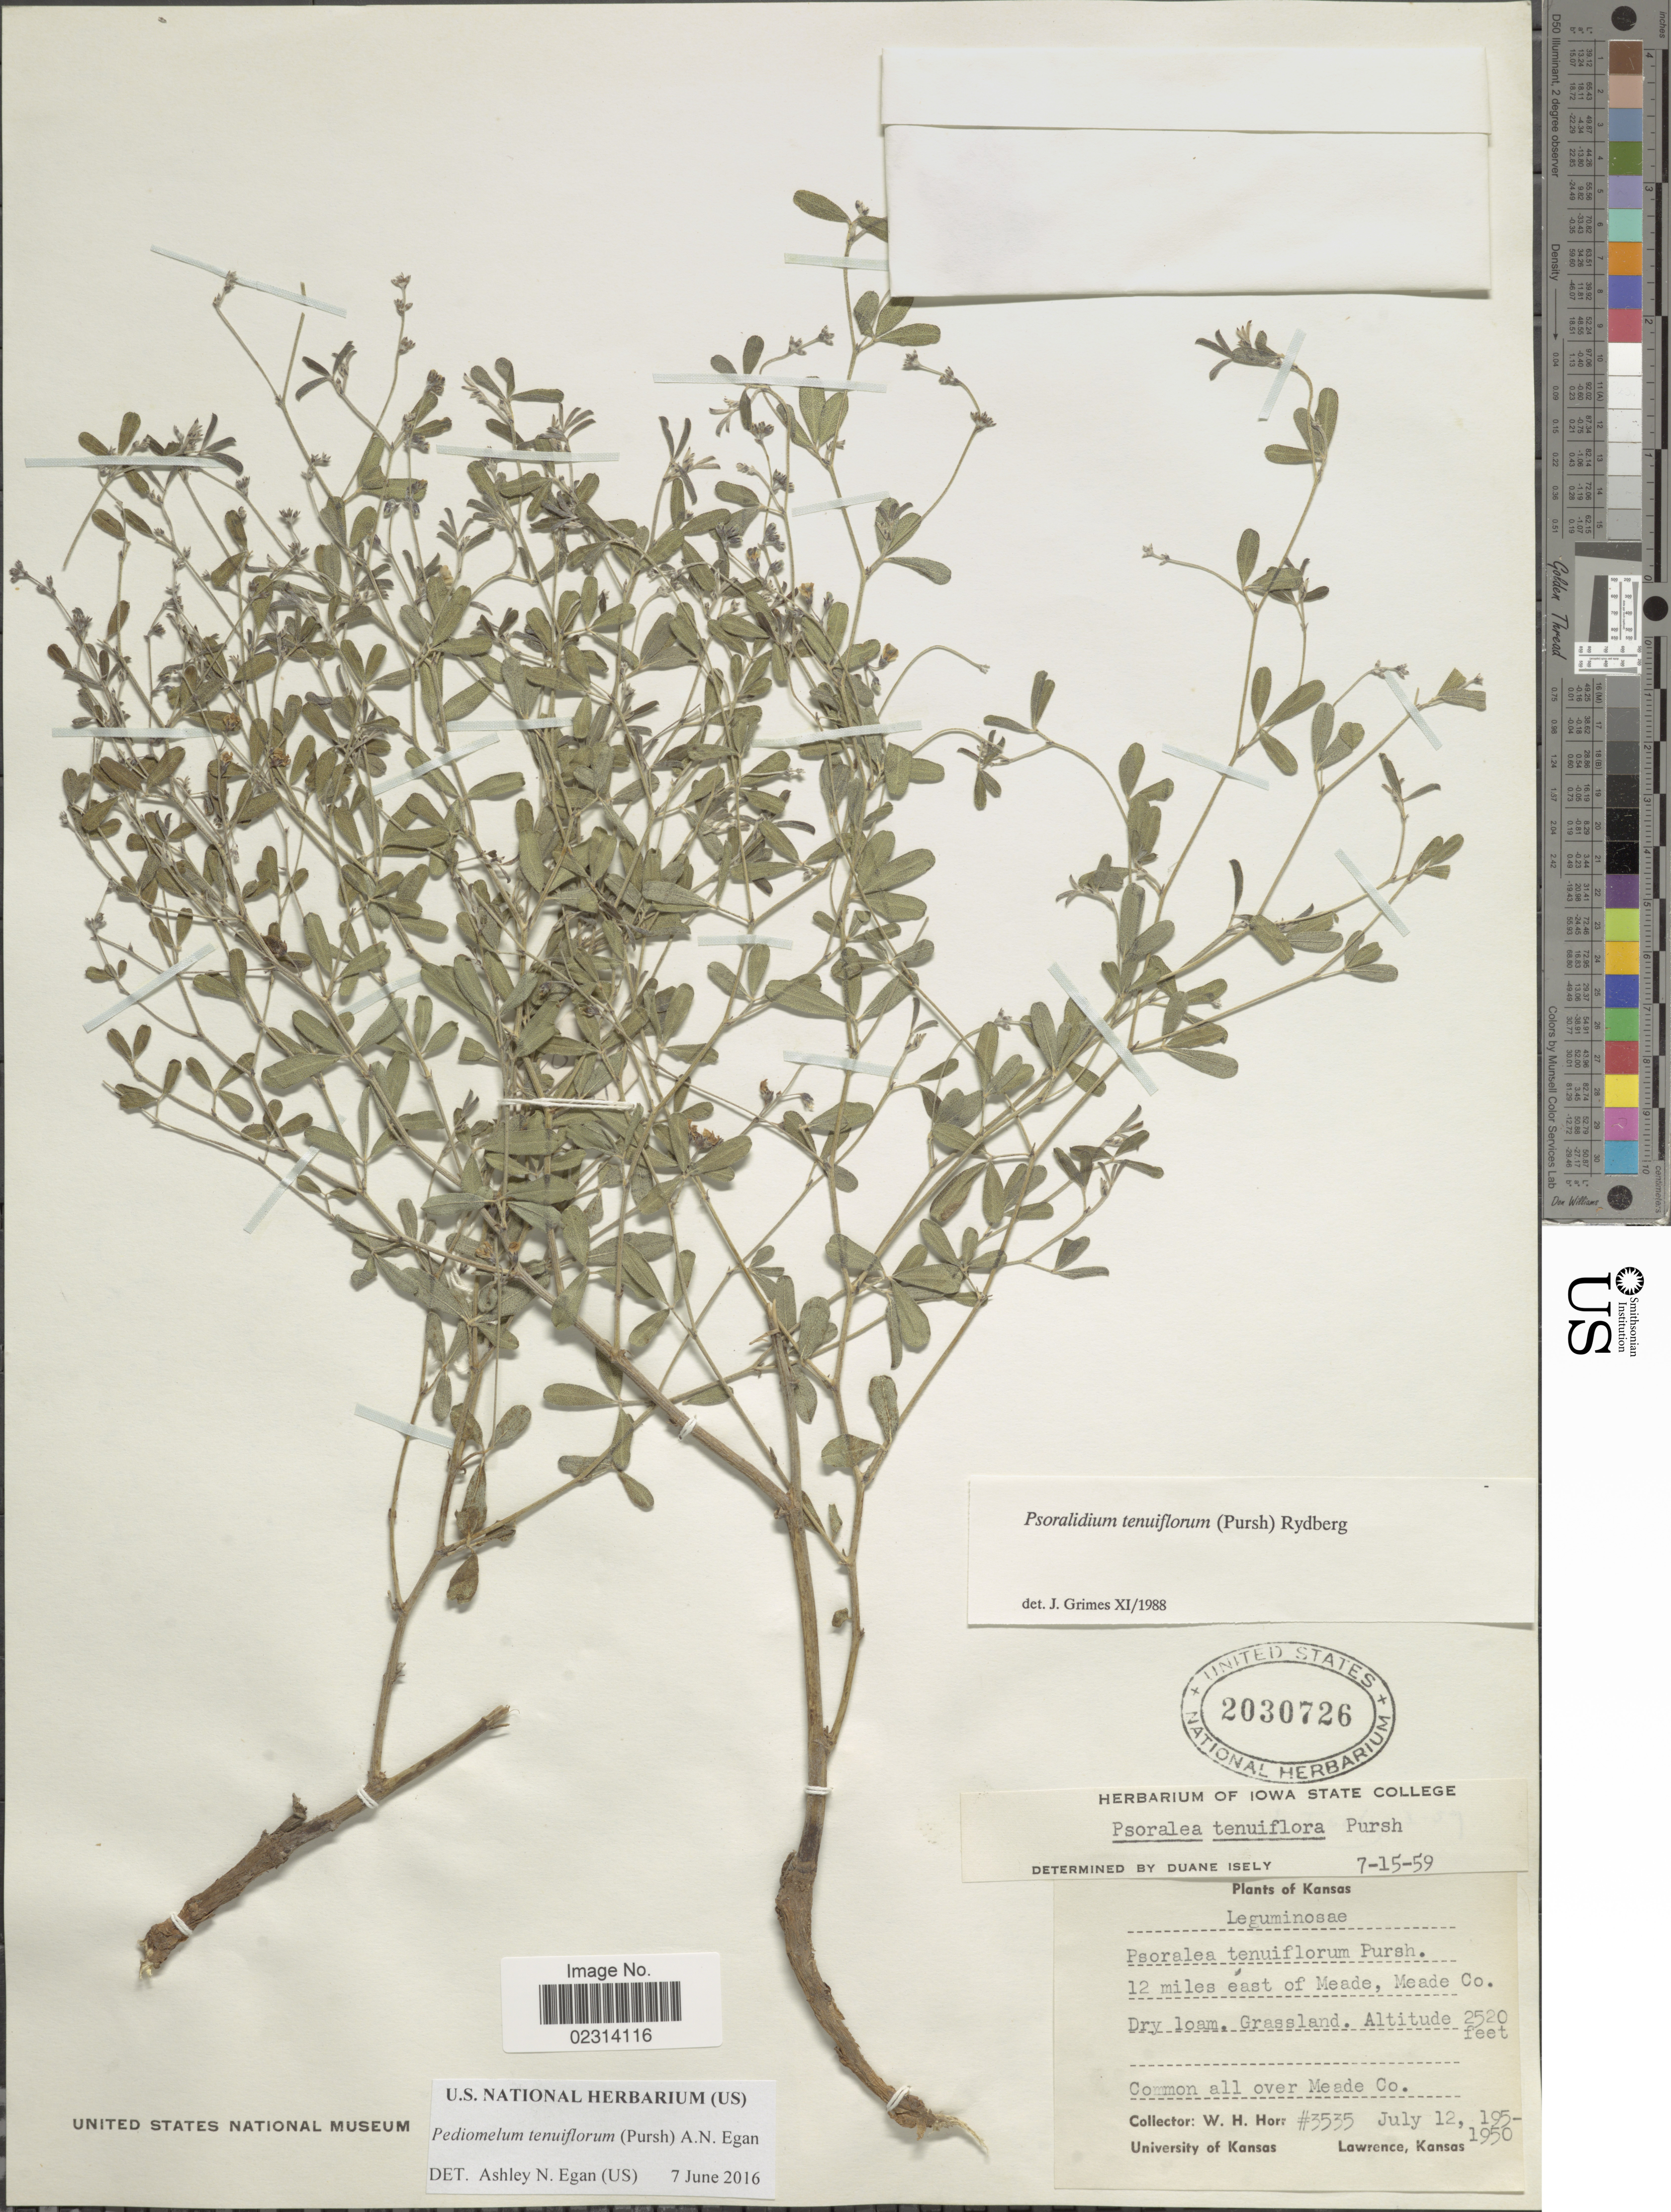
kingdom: Plantae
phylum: Tracheophyta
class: Magnoliopsida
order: Fabales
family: Fabaceae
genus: Psoralidium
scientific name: Psoralidium tenuiflorum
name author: (Pursh) Rydb.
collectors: W. H. Horr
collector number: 3535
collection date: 1950-07-12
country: United States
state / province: Kansas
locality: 12 miles east of Meade, Meade Co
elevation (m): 768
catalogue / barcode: US 2030726